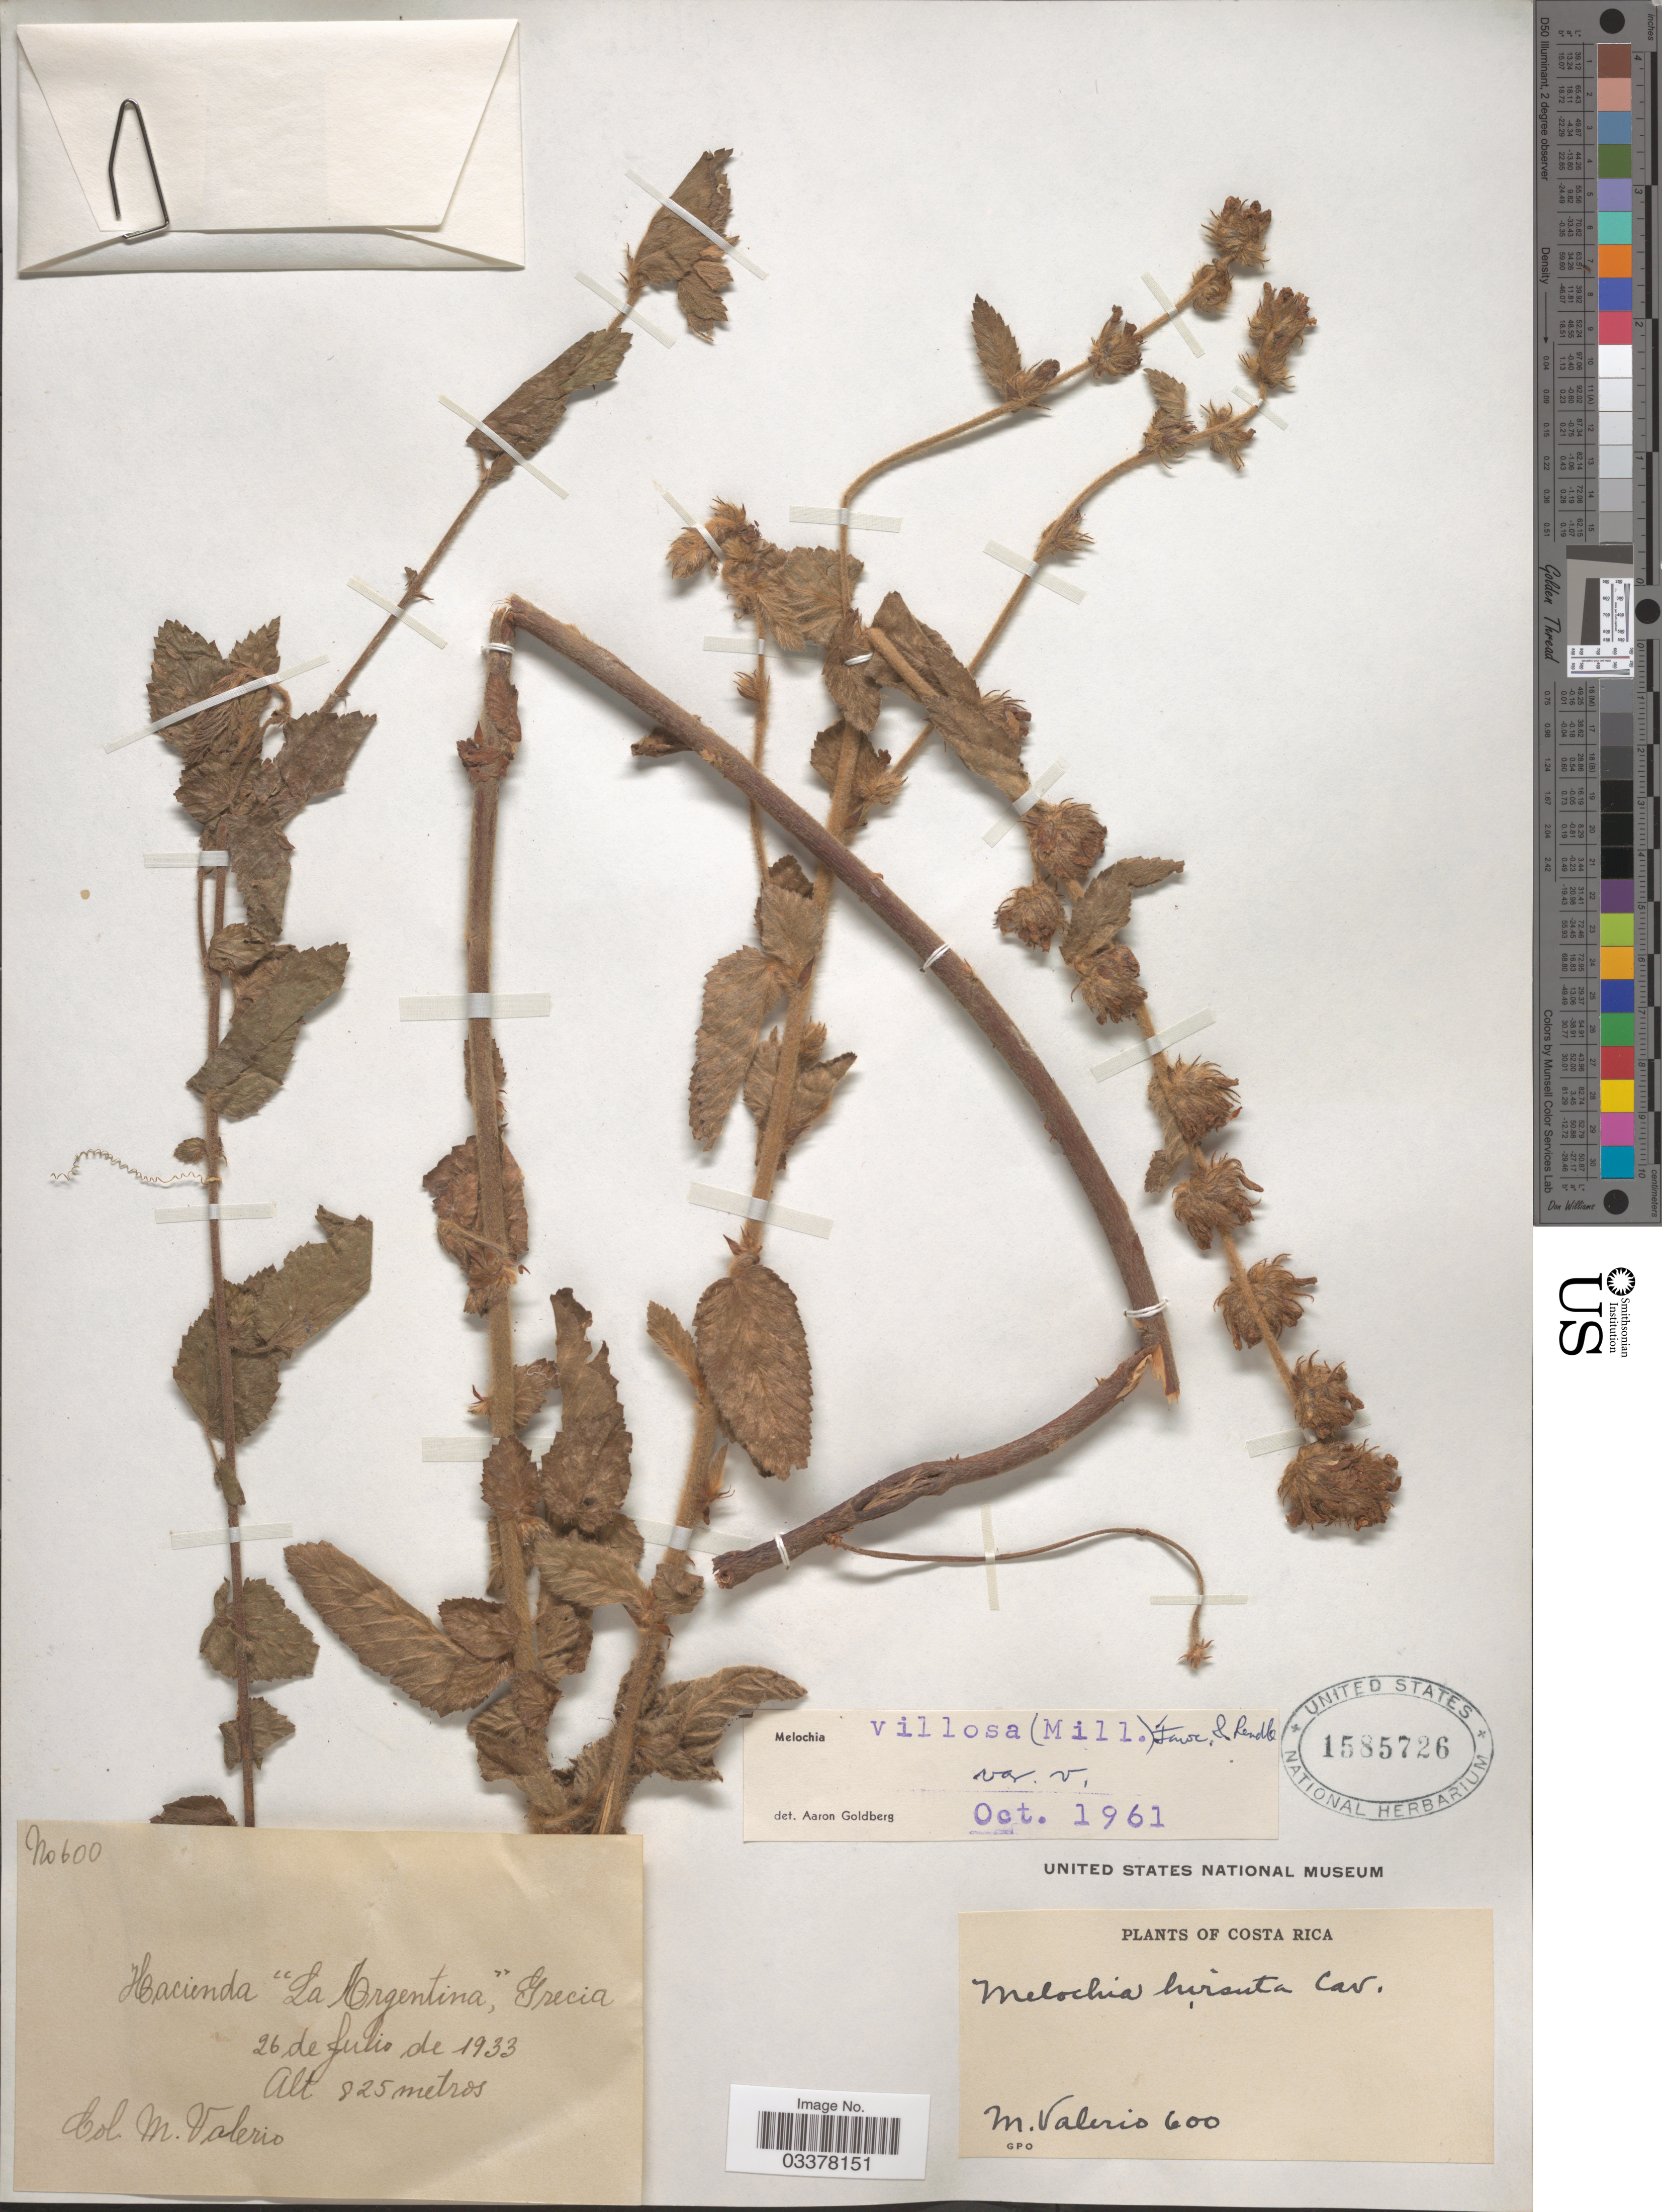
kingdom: Plantae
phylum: Tracheophyta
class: Magnoliopsida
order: Malvales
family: Malvaceae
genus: Melochia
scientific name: Melochia spicata var. spicata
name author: (L.) Fryxell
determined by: Dorr, L. J., (BOT), Smithsonian Institution - National Museum of Natural History (UNITED STATES)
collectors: M. Valerio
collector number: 600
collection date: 1933-07-26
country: Costa Rica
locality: Hacienda "La Argentina," Grecia.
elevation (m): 825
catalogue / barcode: US 1585726